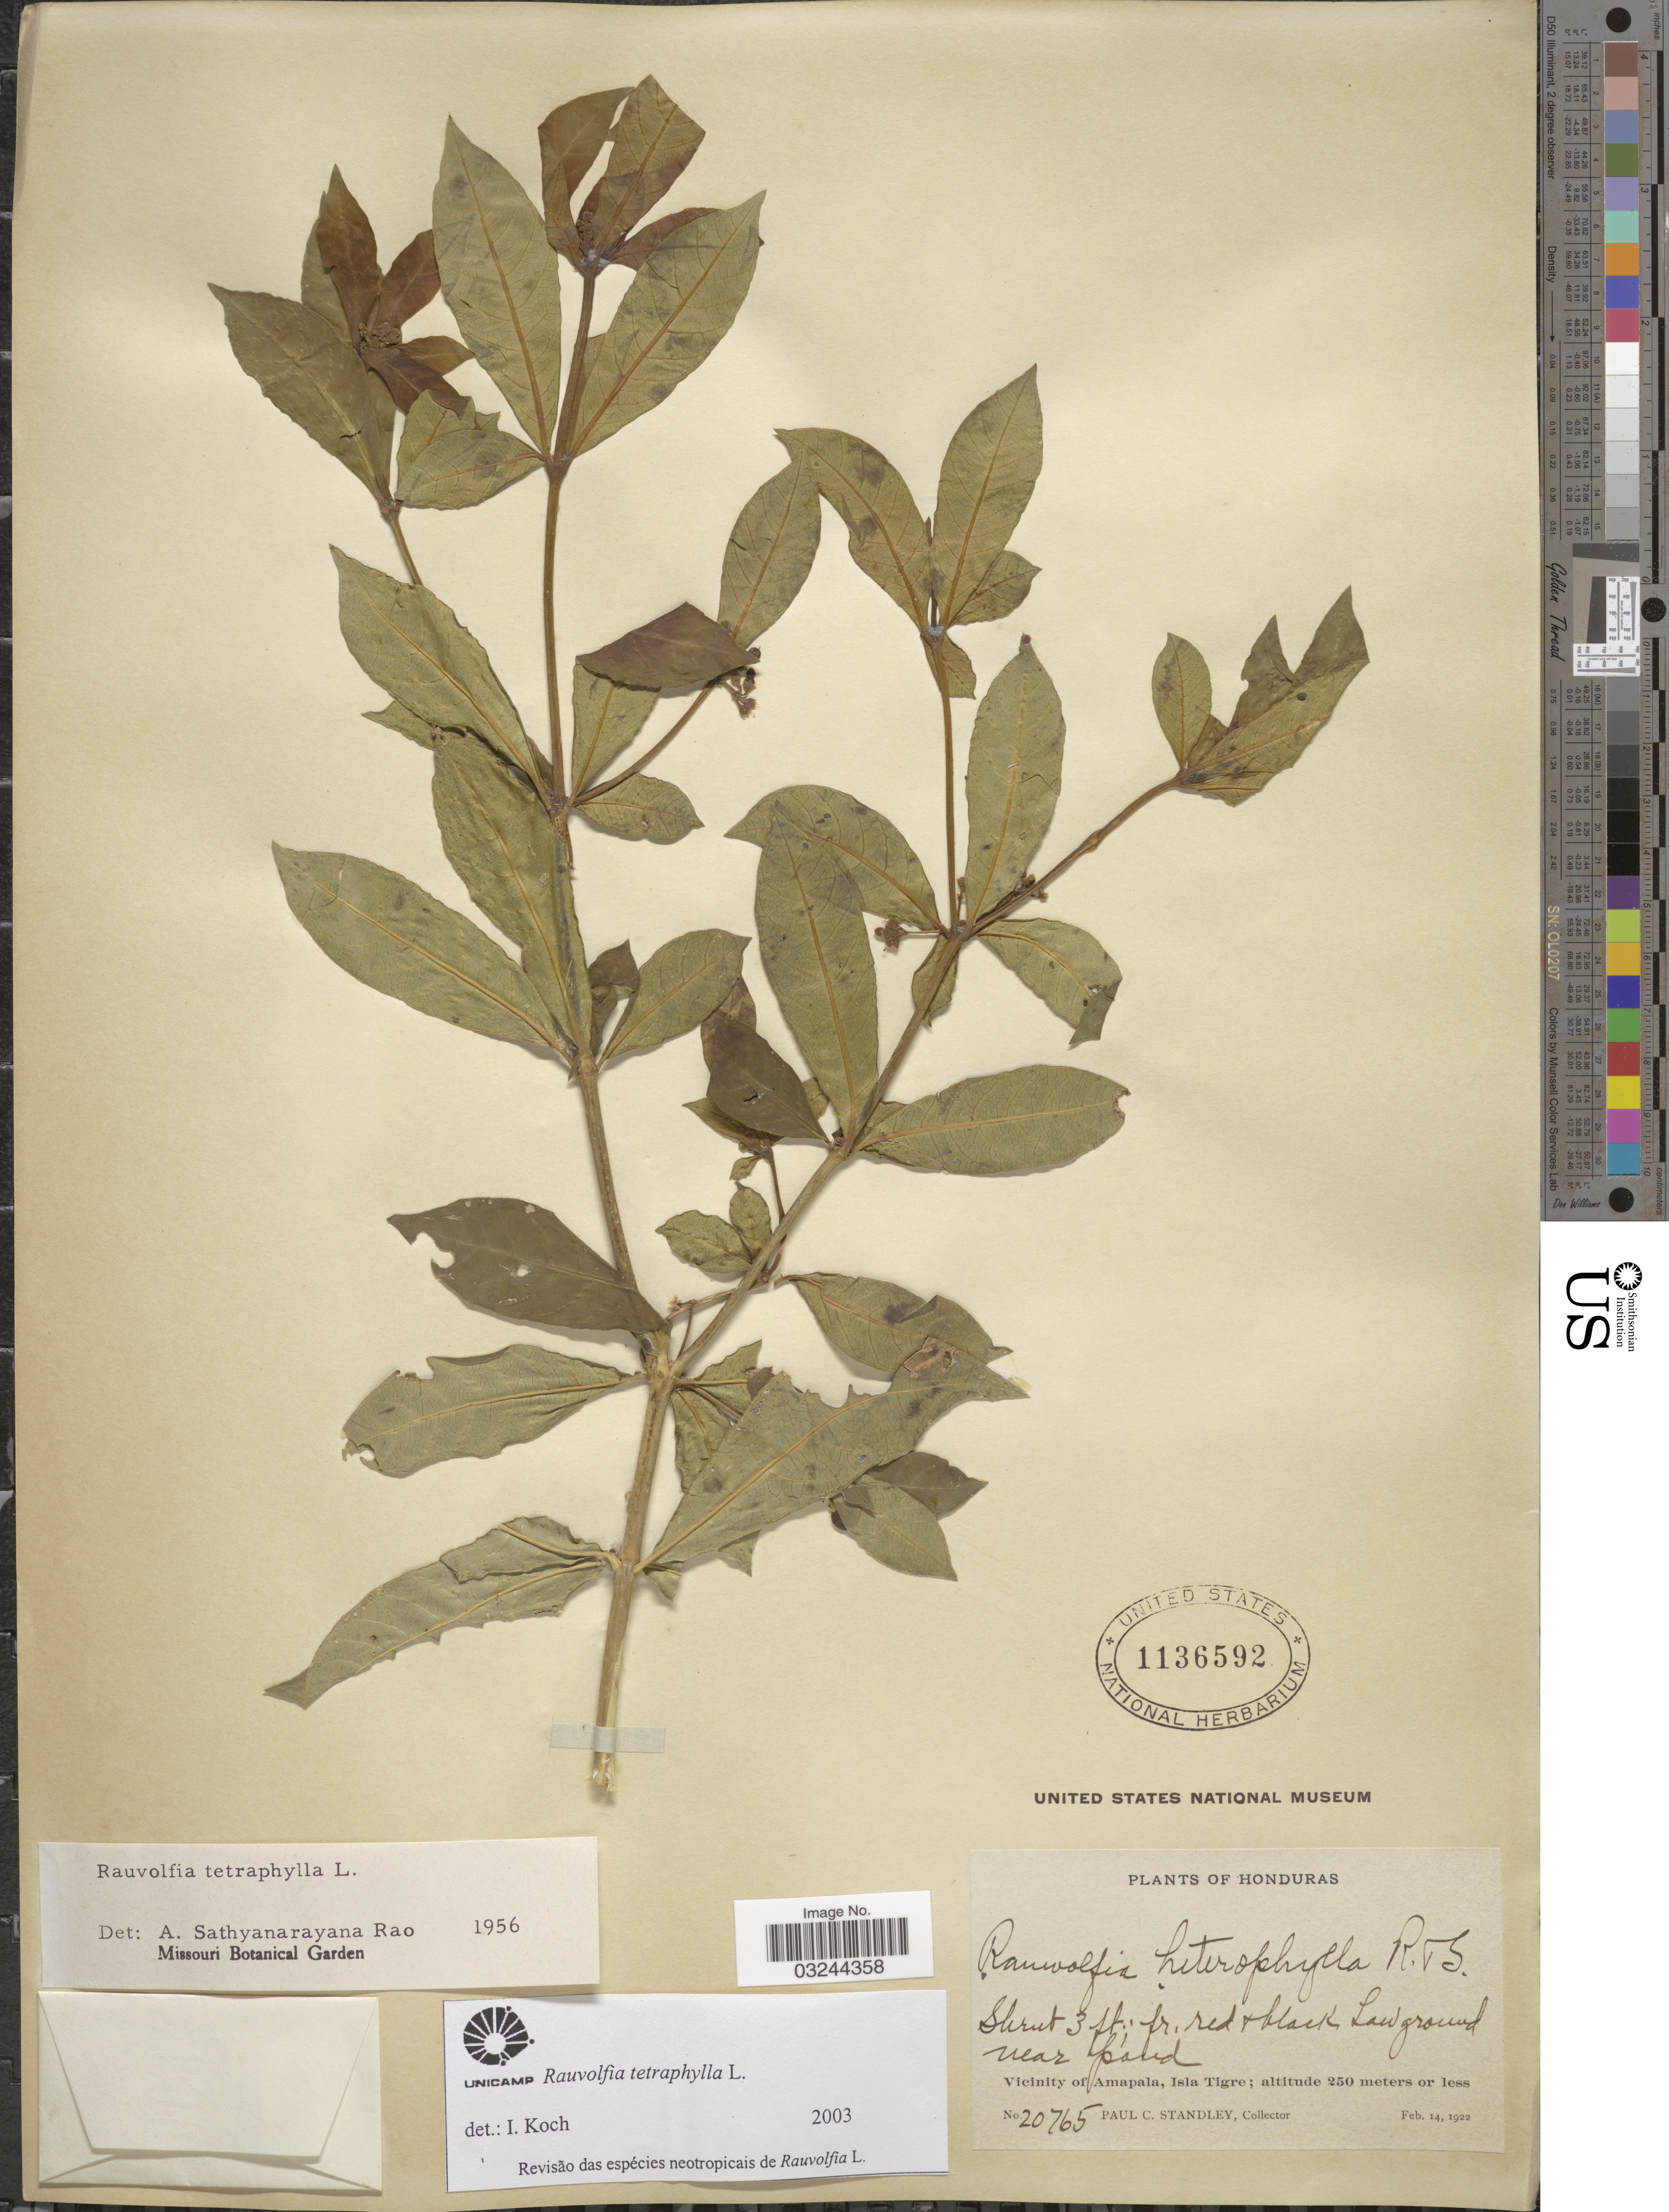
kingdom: Plantae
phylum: Tracheophyta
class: Magnoliopsida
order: Gentianales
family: Apocynaceae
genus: Rauvolfia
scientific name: Rauvolfia tetraphylla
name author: L.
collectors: P. C. Standley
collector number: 20765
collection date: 1922-02-14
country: Honduras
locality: Vicinity of Amapala, Isla Tigre.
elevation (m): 250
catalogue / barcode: US 1136592